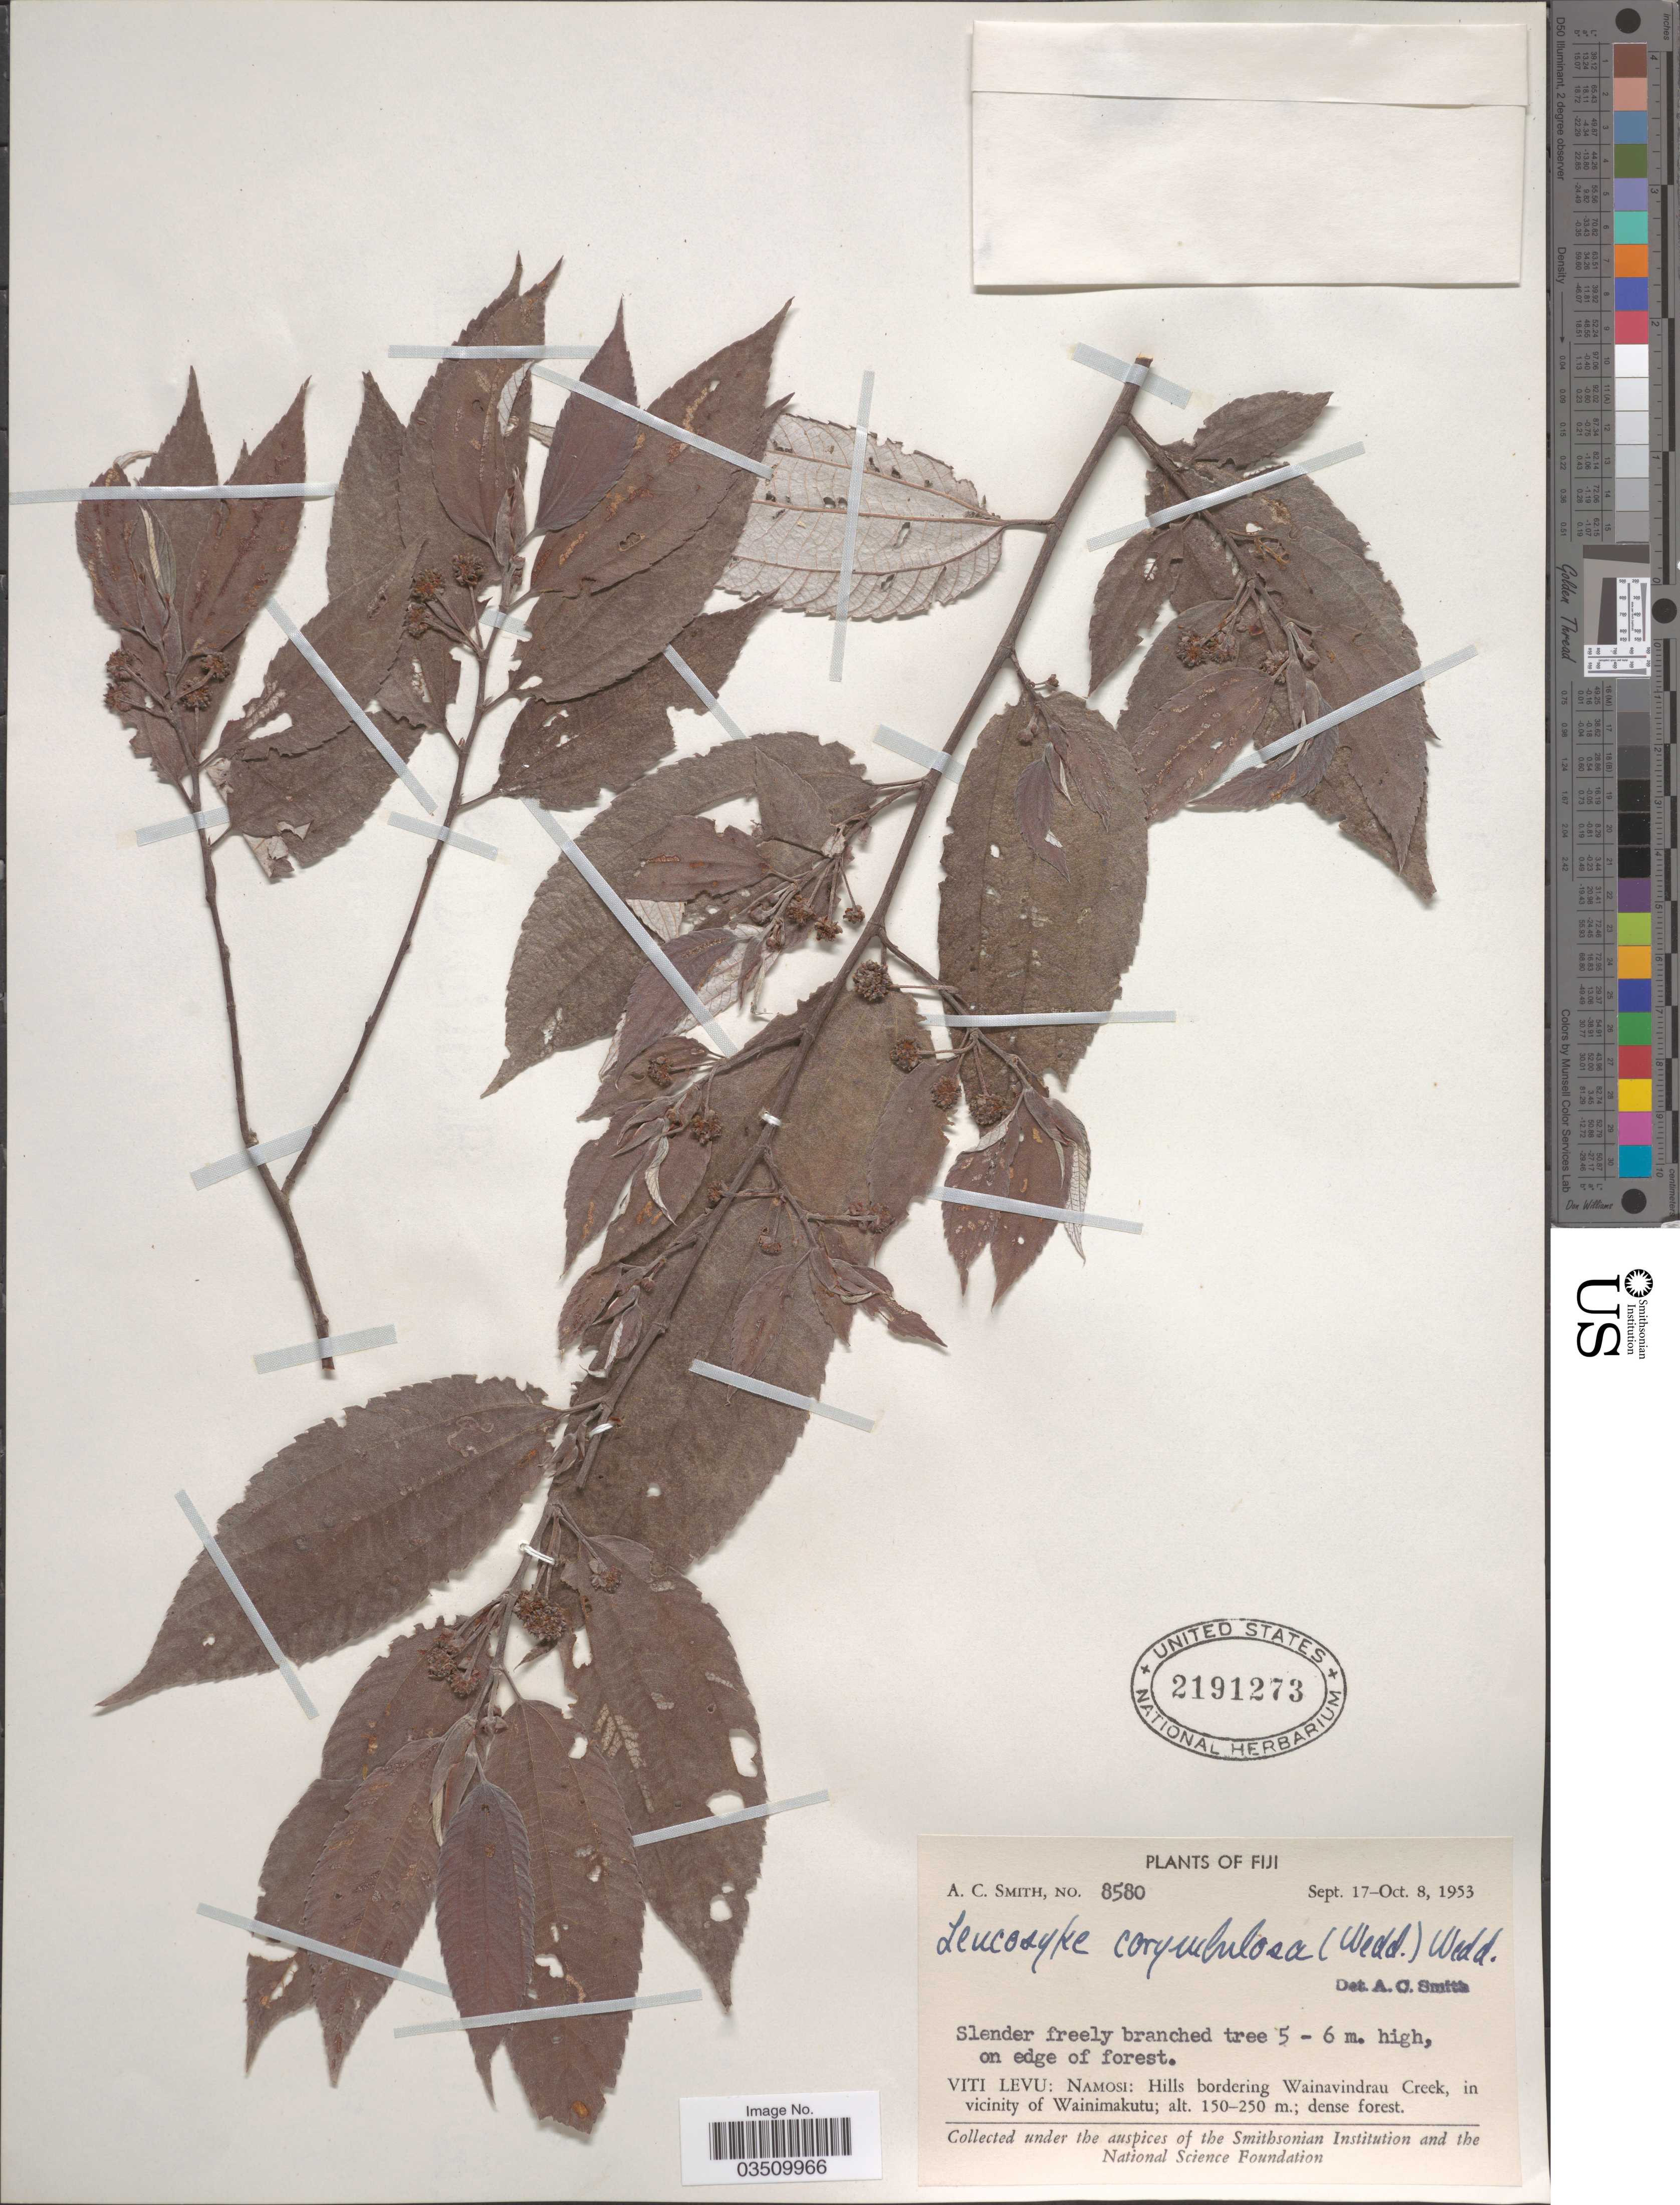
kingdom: Plantae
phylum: Tracheophyta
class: Magnoliopsida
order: Rosales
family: Urticaceae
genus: Leucosyke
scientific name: Leucosyke corymbulosa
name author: (Wedd.) Wedd.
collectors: A. C. Smith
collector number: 8580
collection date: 1953-09-17/1953-10-08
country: Fiji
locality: Viti Levu: Namosi: Hills bordering Wainavindrau Creek, in vicinity of Wainimakutu.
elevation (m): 150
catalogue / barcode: US 2191273